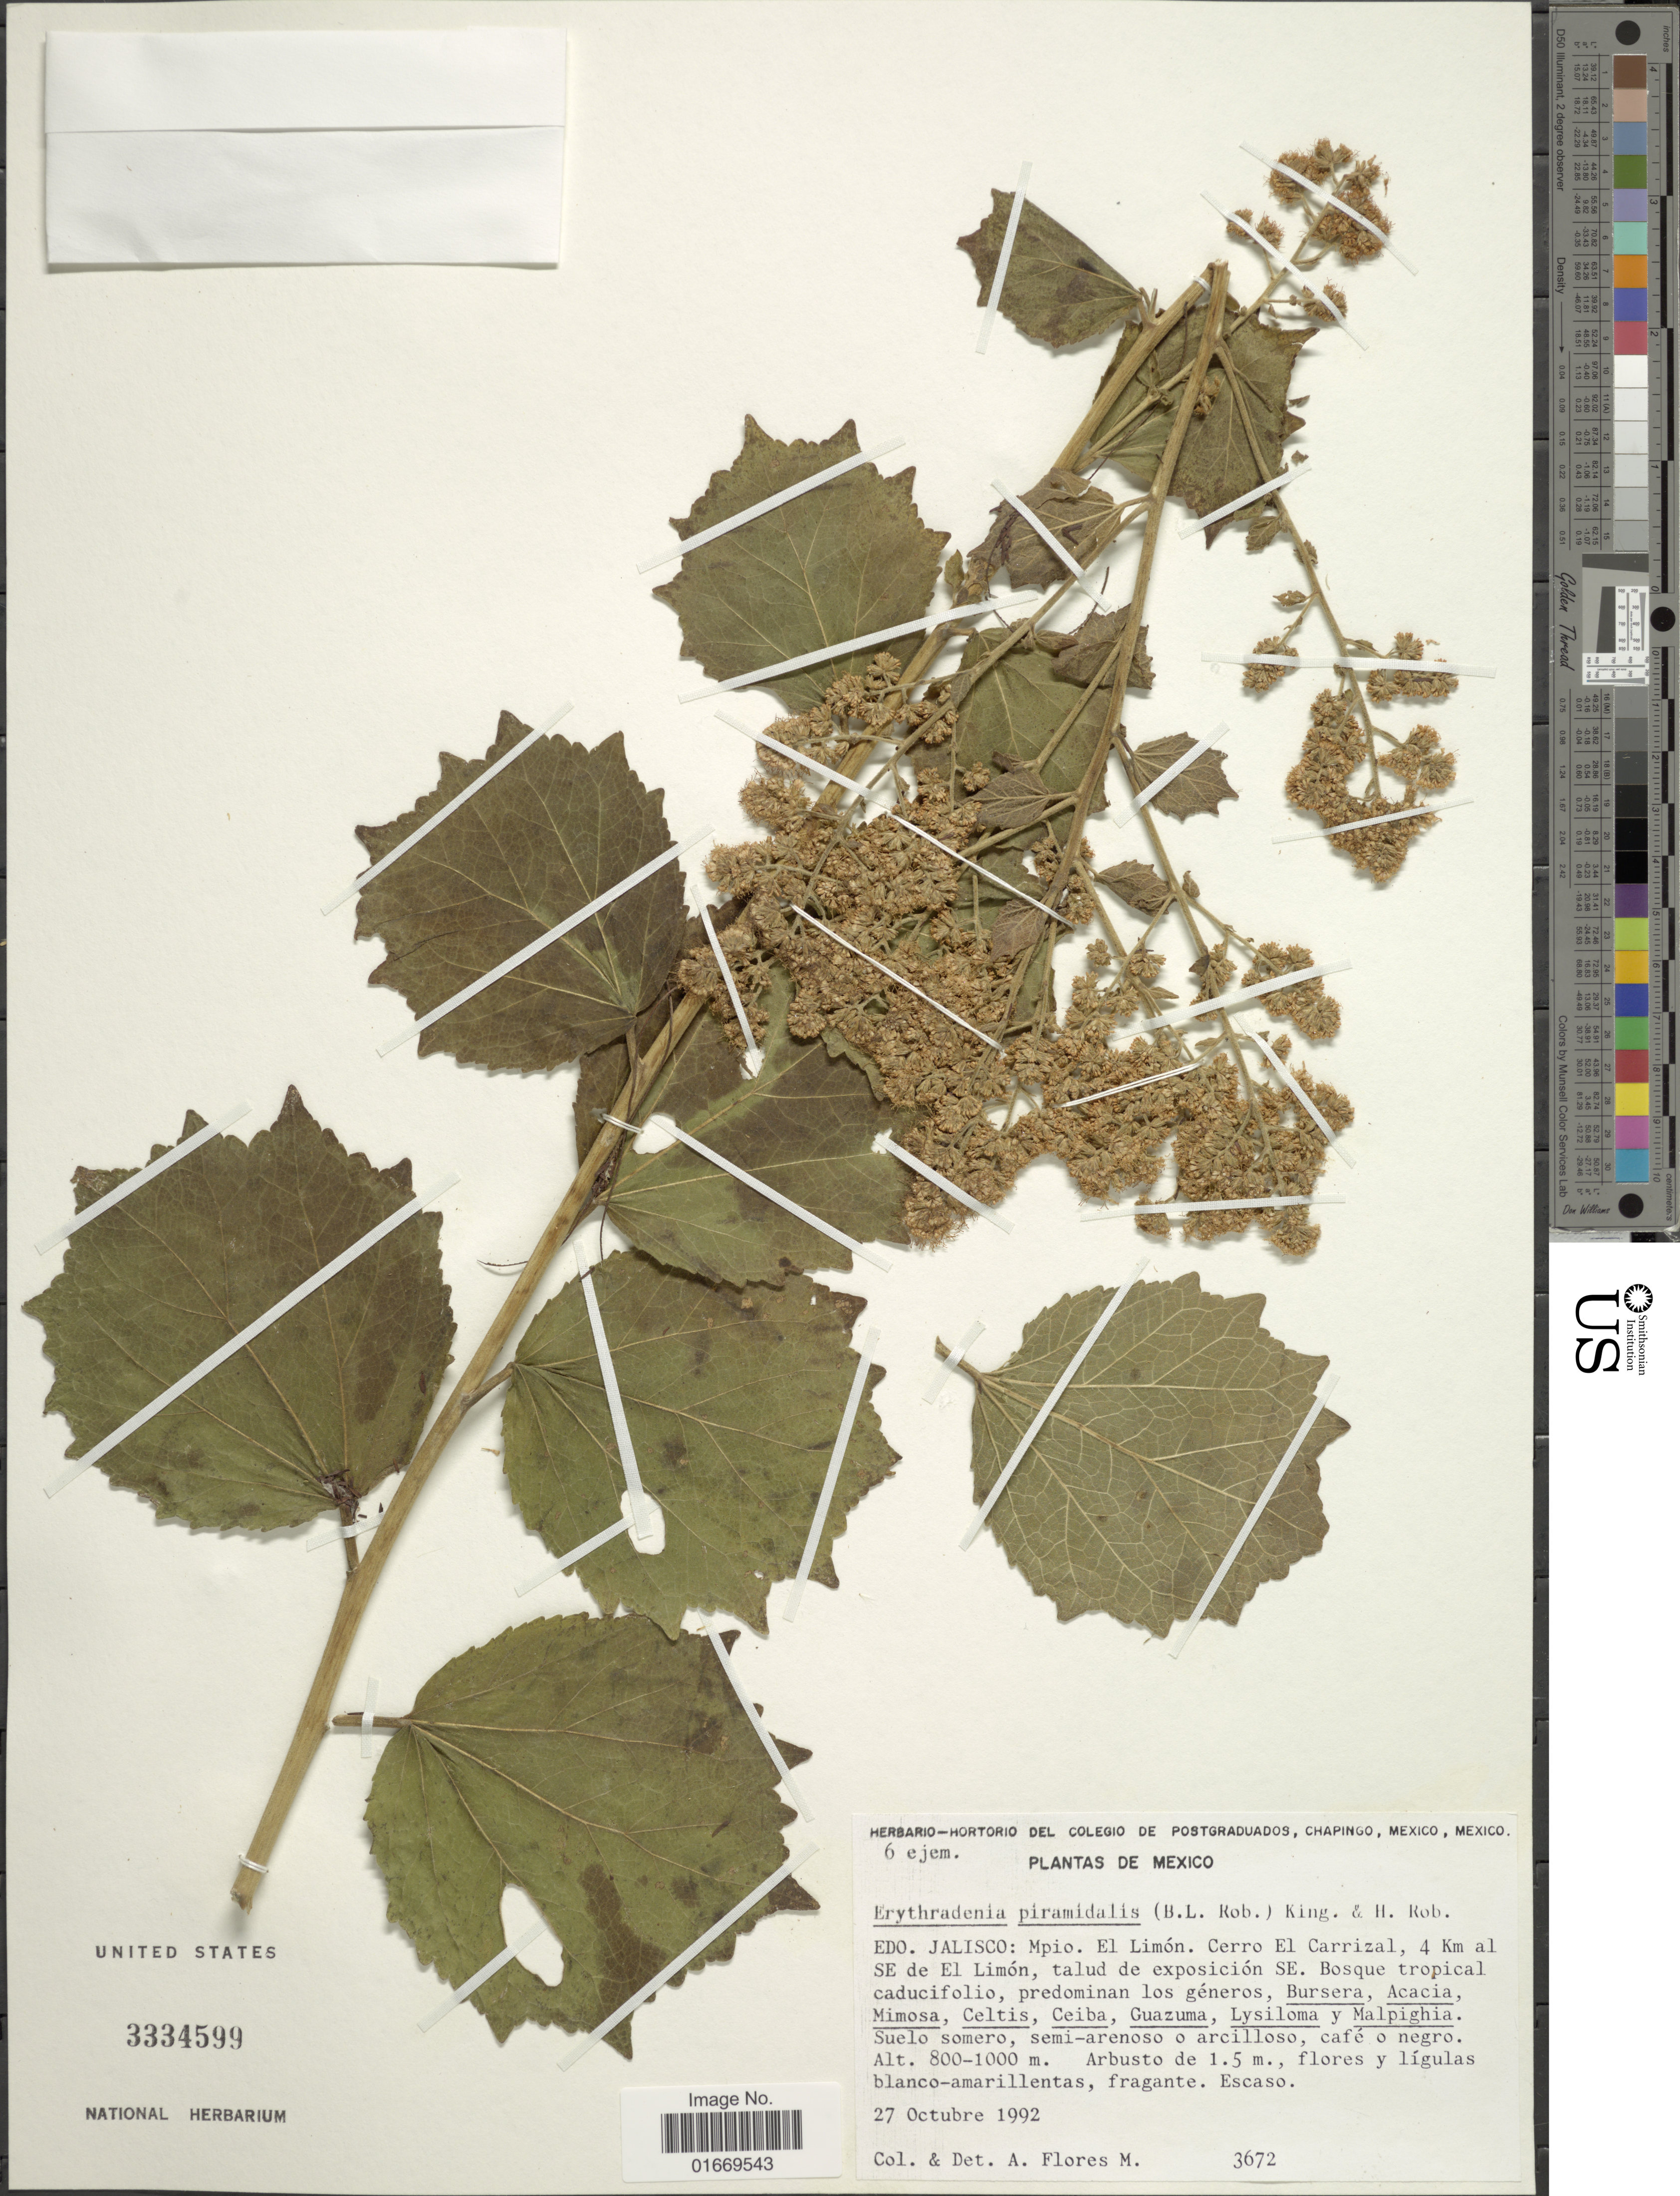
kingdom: Plantae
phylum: Tracheophyta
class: Magnoliopsida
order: Asterales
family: Asteraceae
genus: Erythradenia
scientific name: Erythradenia pyramidalis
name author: (B.L. Rob.) R.M. King & H. Rob.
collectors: A. Flores M.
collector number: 3672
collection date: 1992-10-27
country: Mexico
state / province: Jalisco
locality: Mexico. Edo. Jalisco: Mpio. El limon. Cerro El Carrizal, 4 Km al SE de El Limon, talud de exposicion SE.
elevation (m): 800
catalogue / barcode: US 3334599